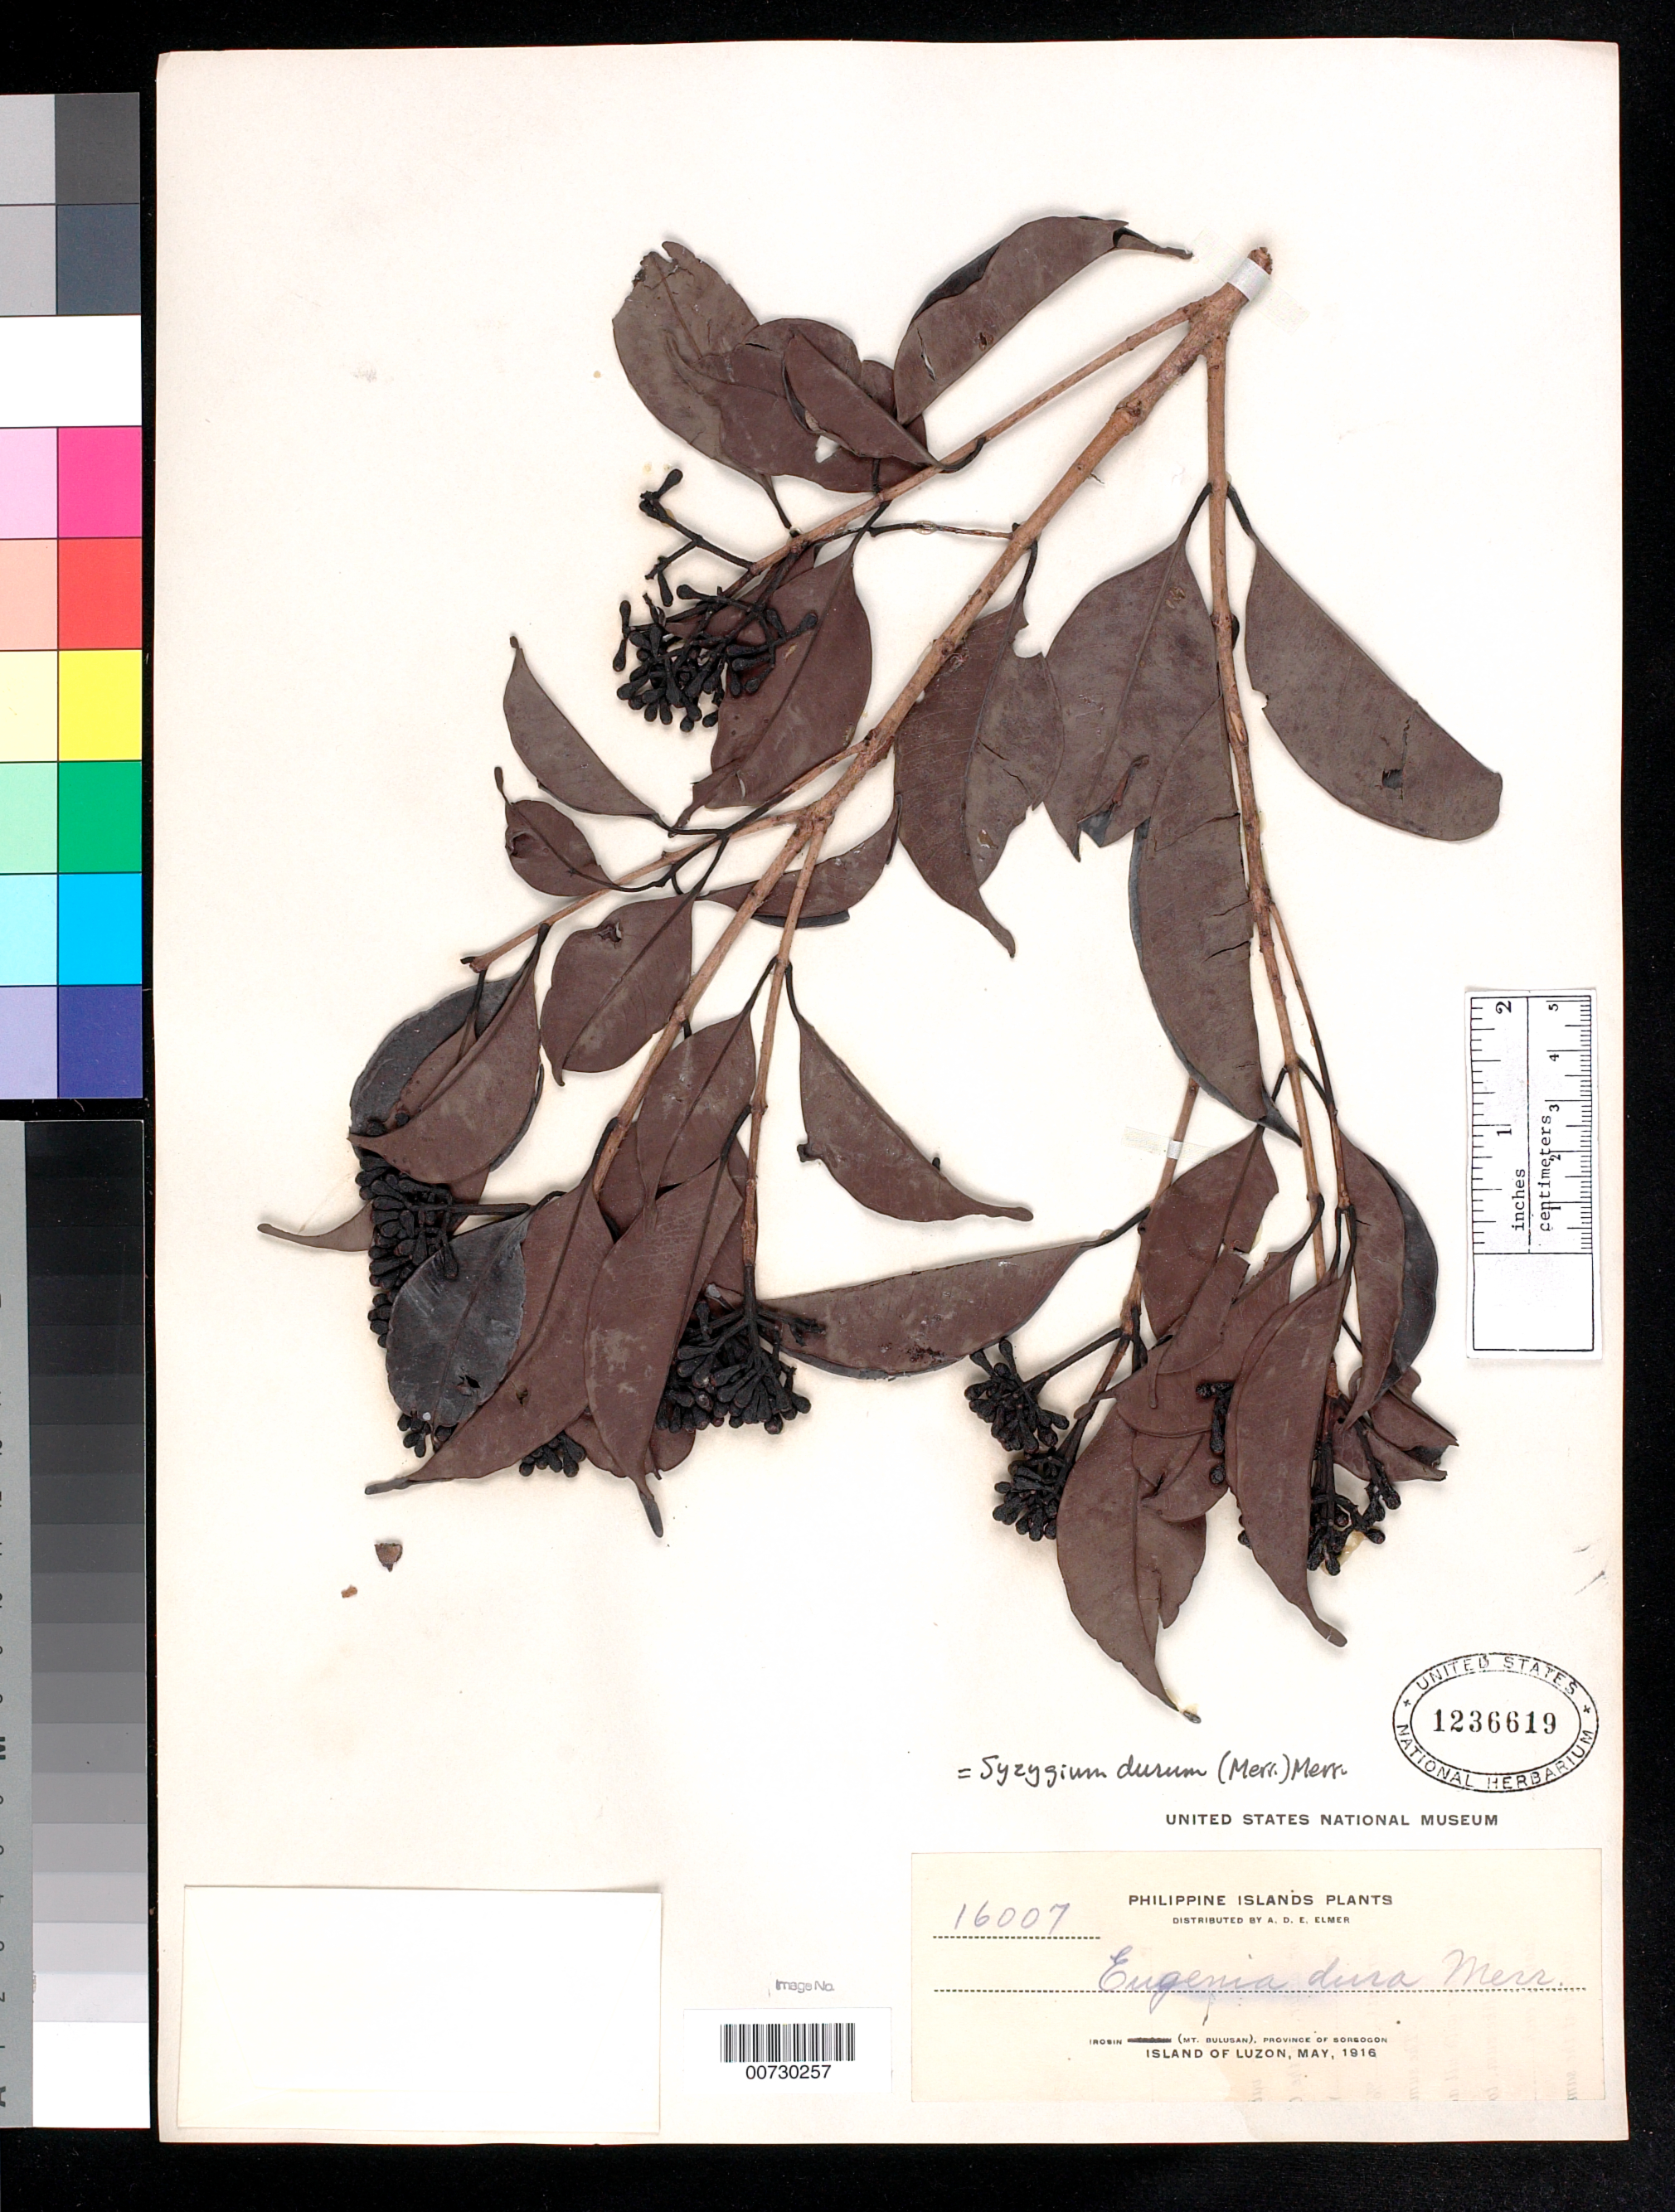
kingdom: Plantae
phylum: Tracheophyta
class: Magnoliopsida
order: Myrtales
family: Myrtaceae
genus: Syzygium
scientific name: Syzygium durum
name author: (Merr.) Merr.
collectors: A. D. E. Elmer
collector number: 16007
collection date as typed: May 1916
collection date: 1916-05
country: Philippines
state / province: Bicol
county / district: Sorsogon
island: Luzon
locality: Irosin (Mt. Bulusan), Province of Sorsogon, Island of Luzon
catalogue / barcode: US 1236619